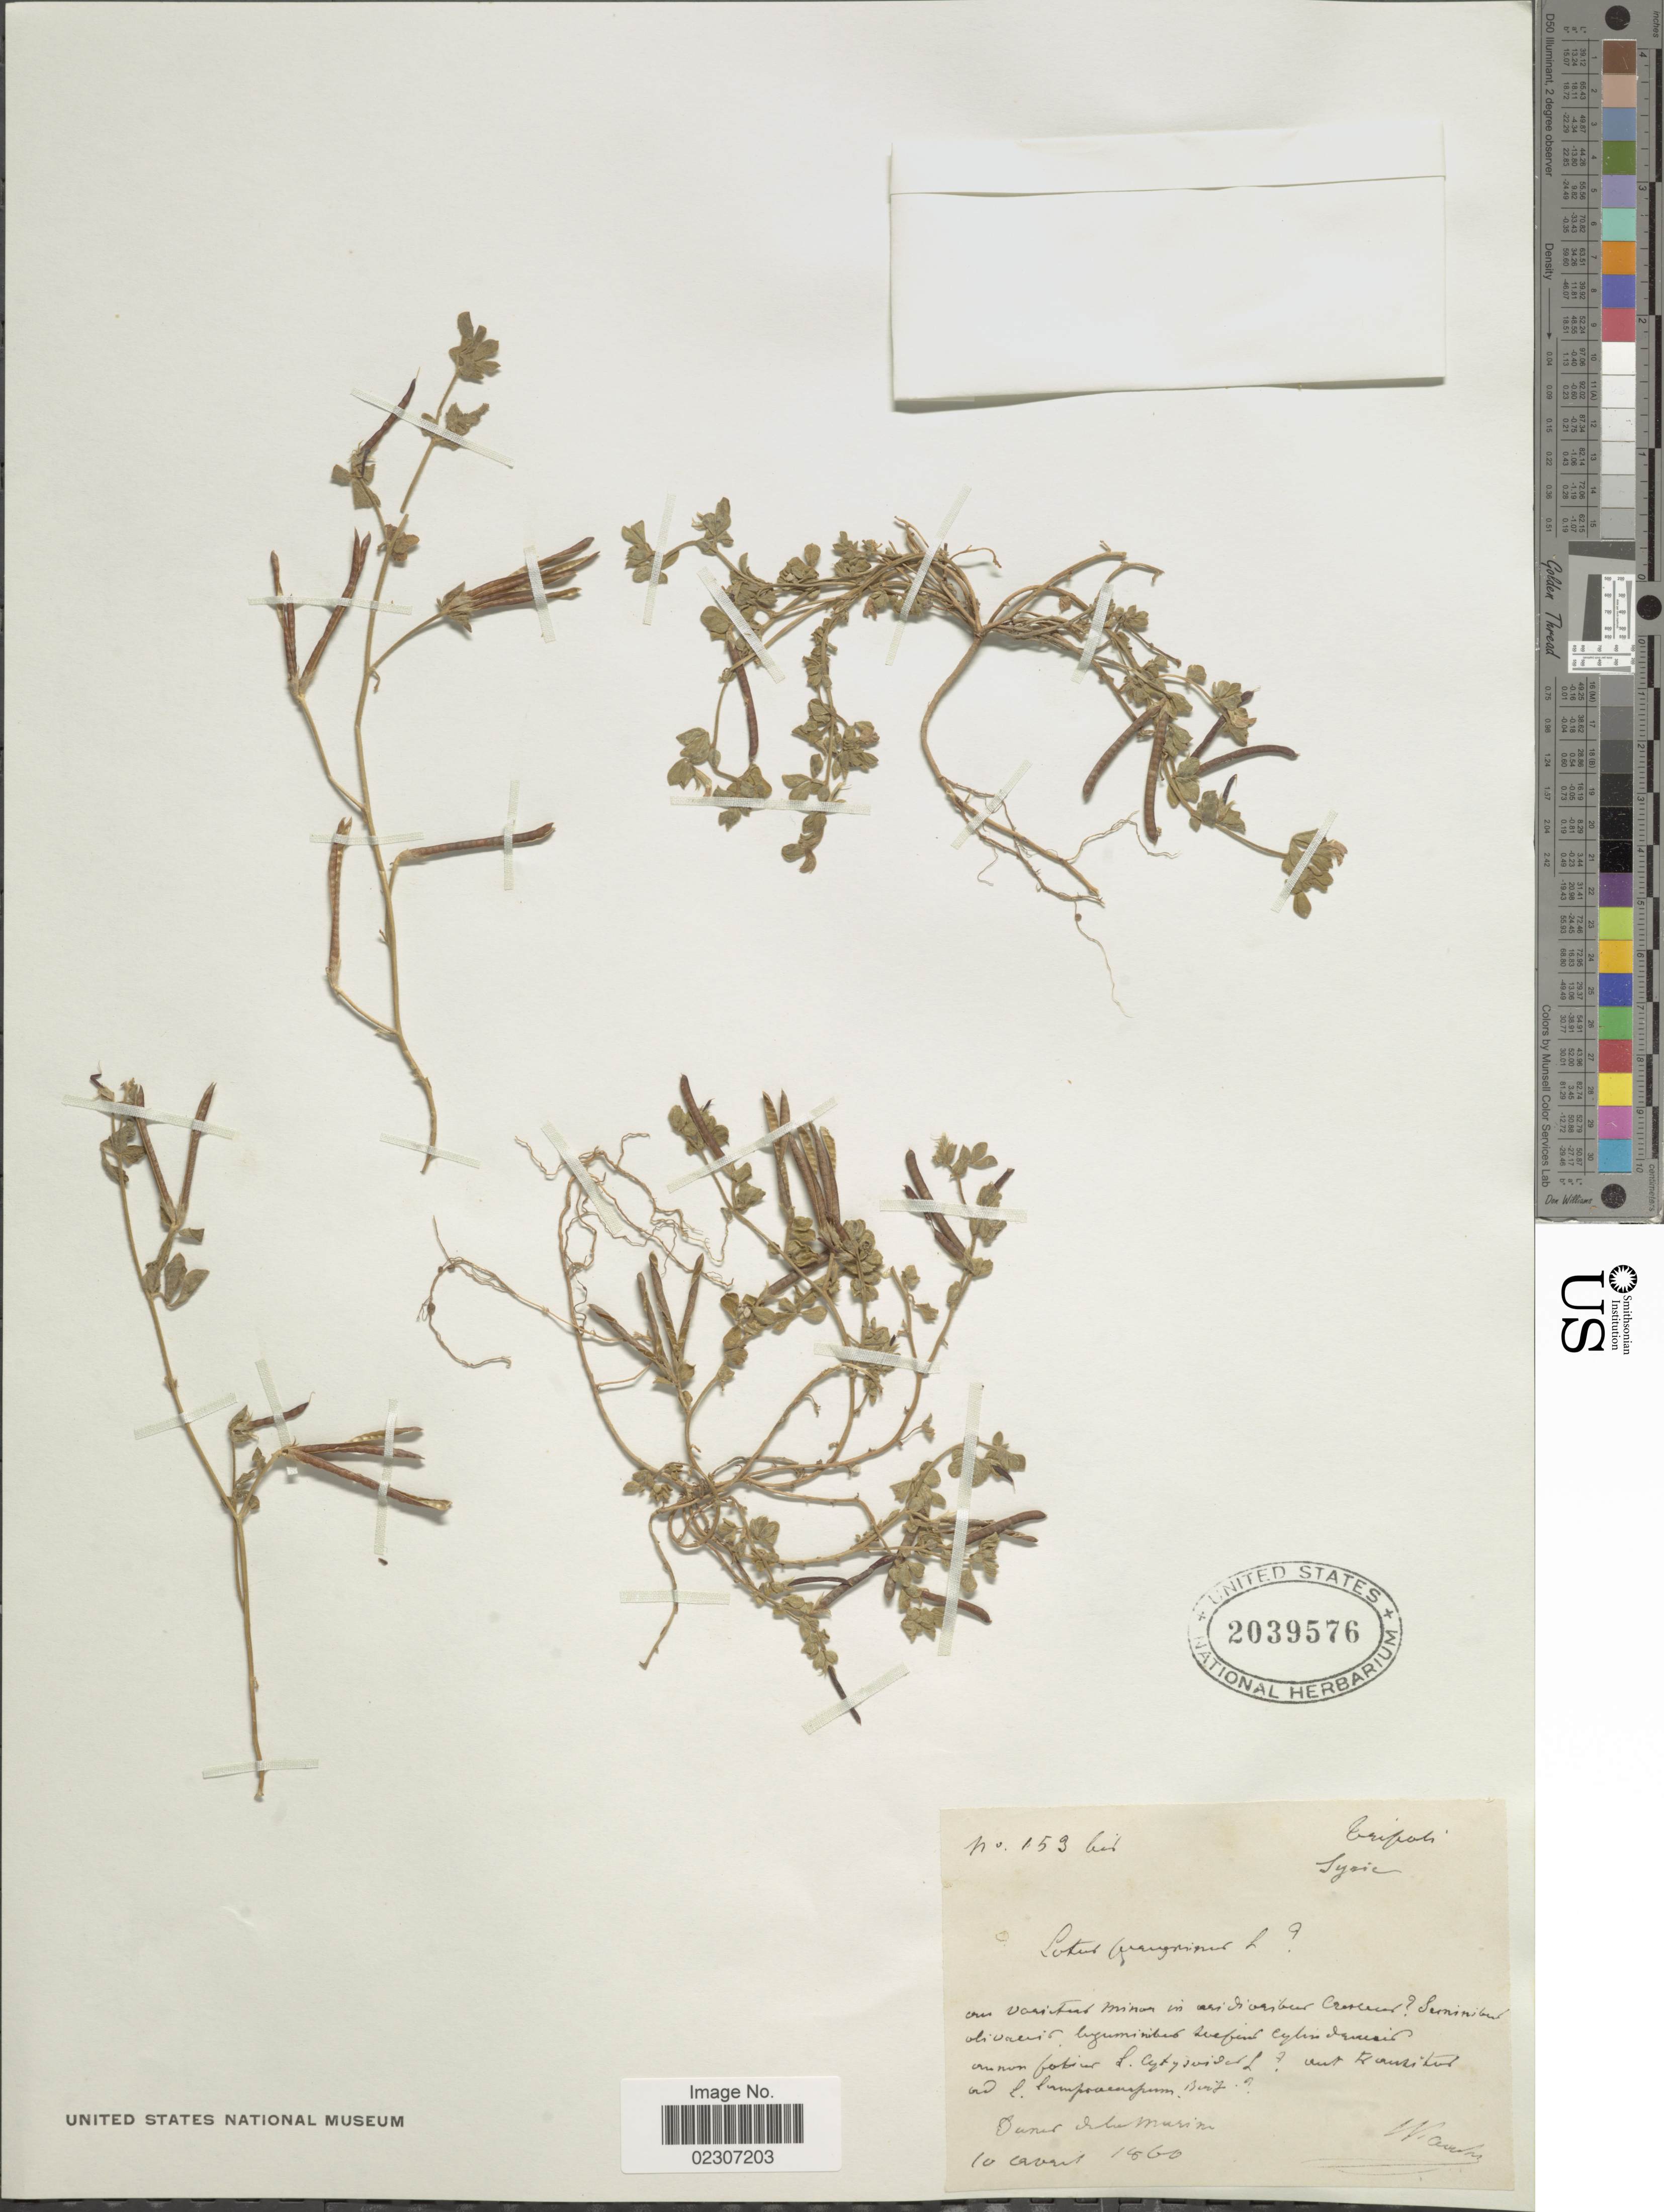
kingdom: Plantae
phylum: Tracheophyta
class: Magnoliopsida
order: Fabales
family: Fabaceae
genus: Lotus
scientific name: Lotus peregrinus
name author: L.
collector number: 153bis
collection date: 1860-04-10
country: Lebanon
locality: Tripoli, Syria [now in Lebanon]. Dunes de la Murine [interpreted].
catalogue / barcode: US 2039576